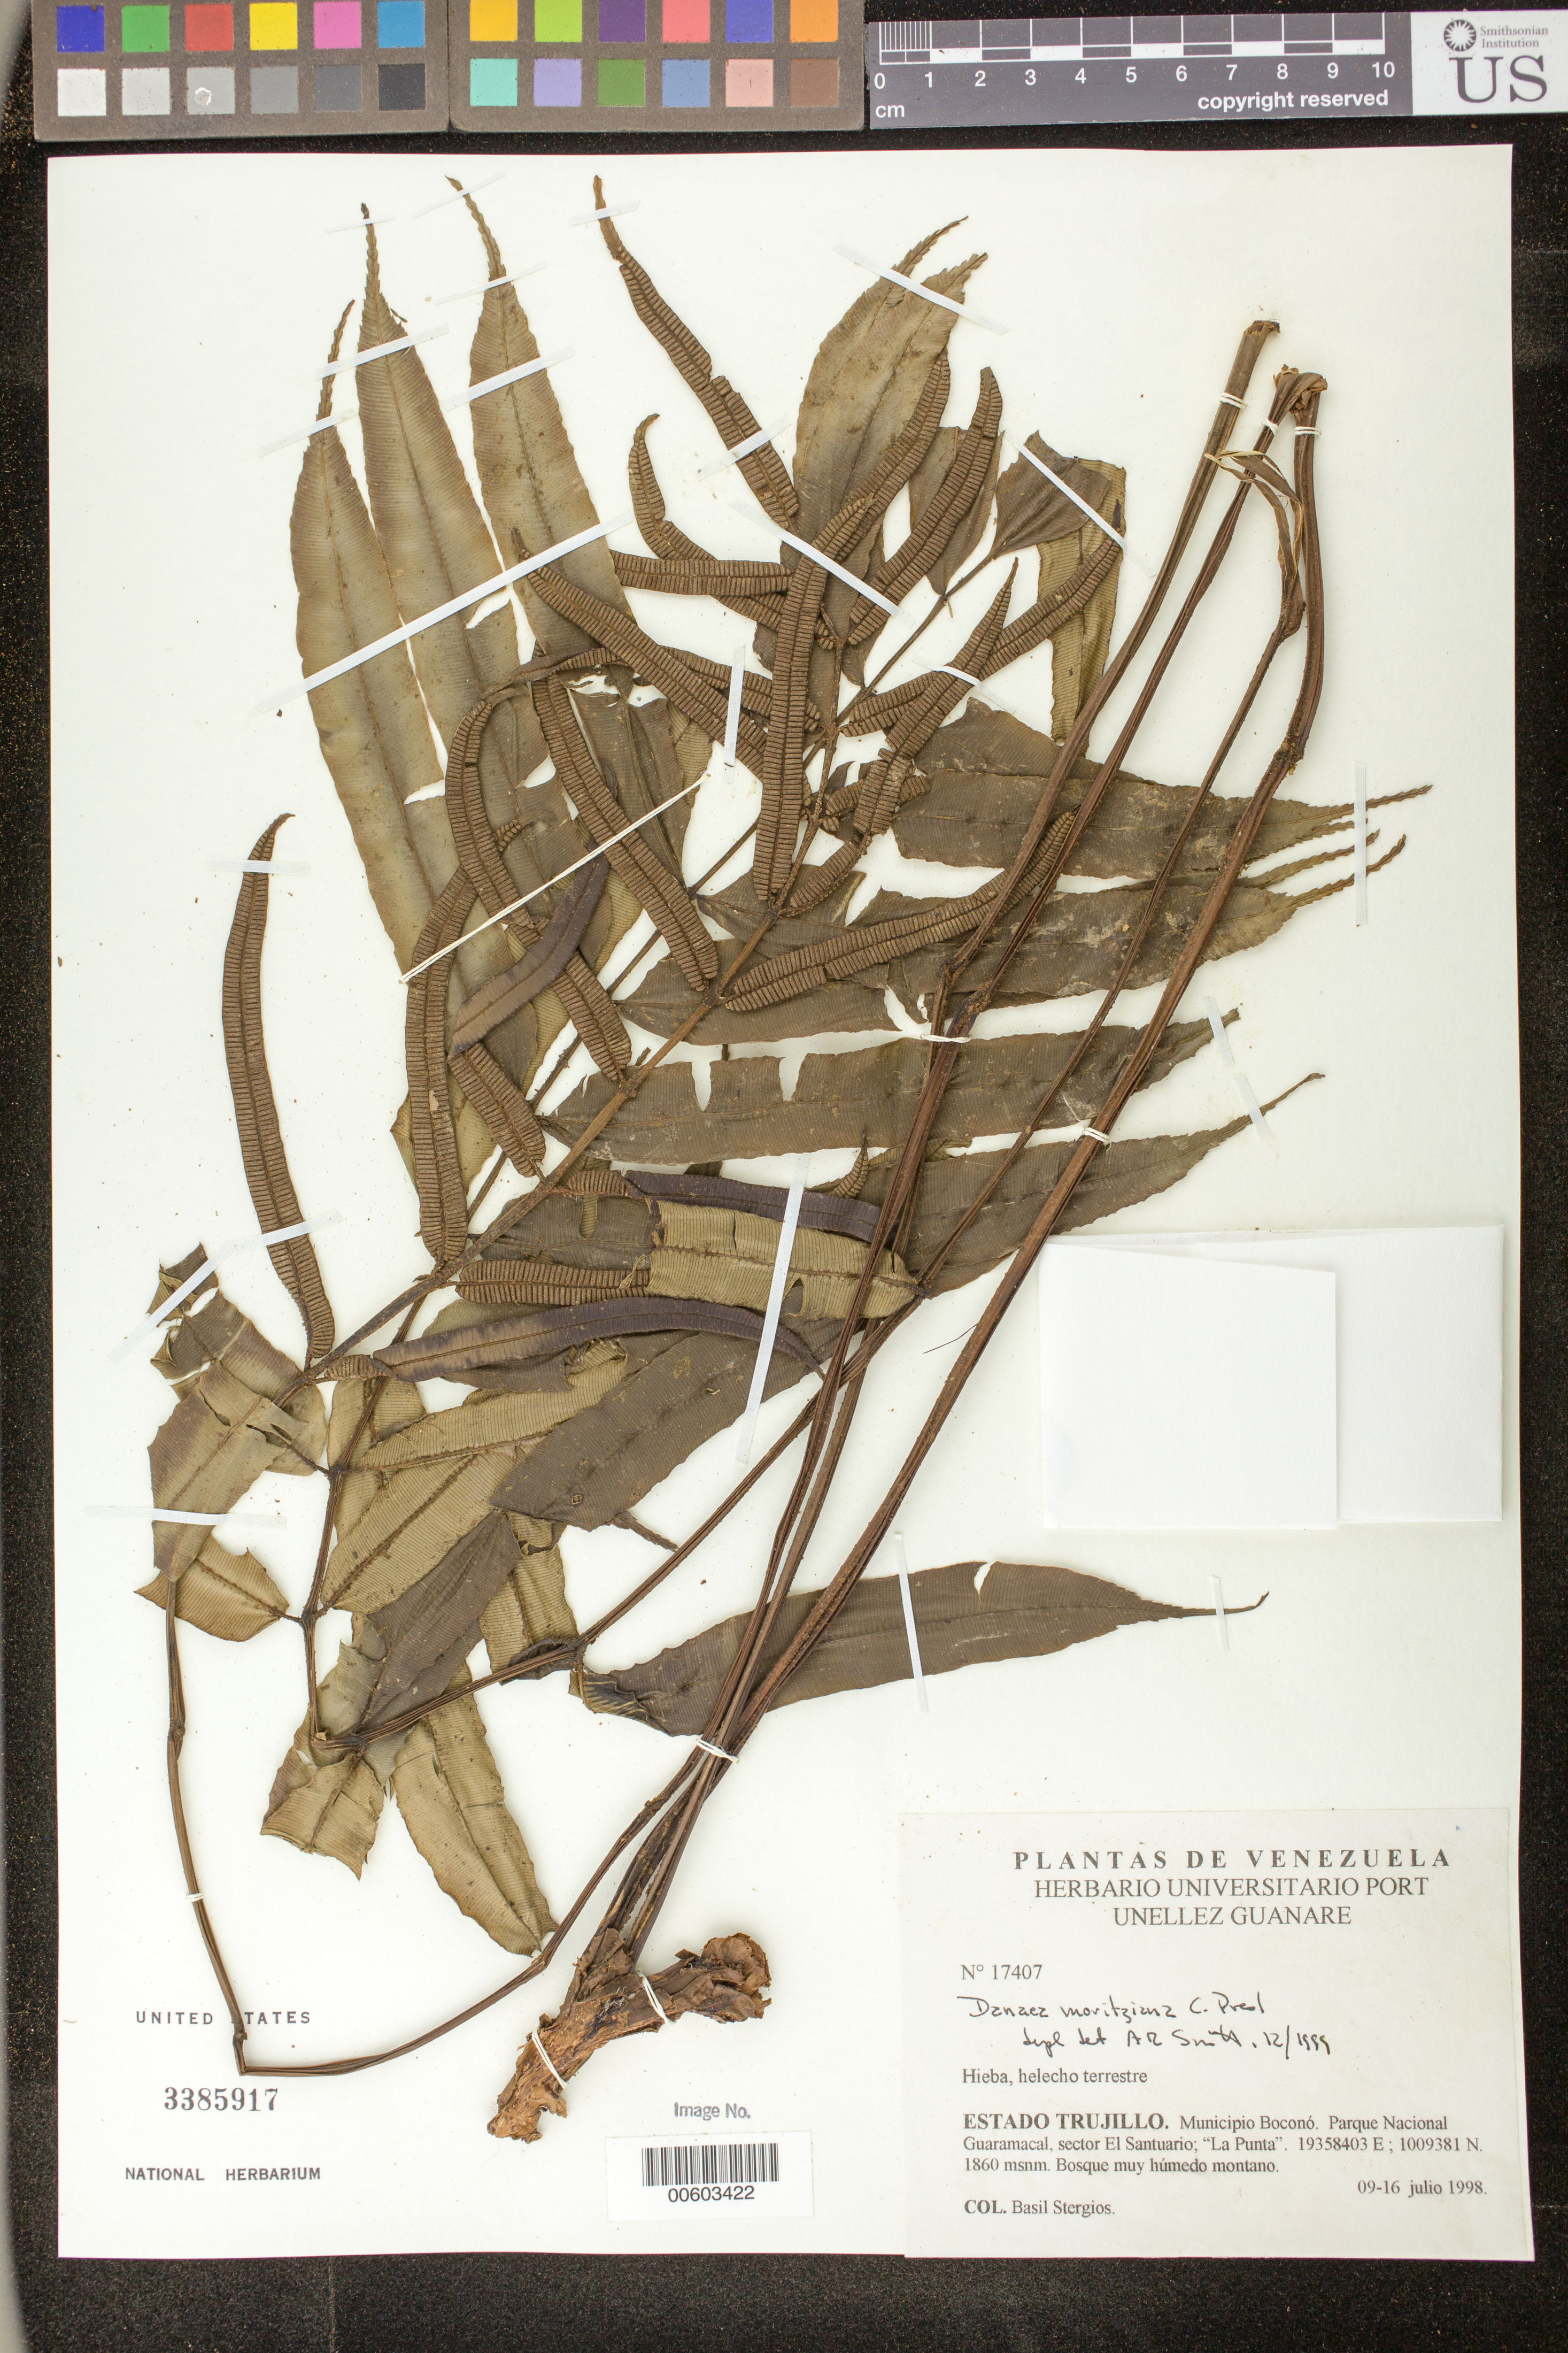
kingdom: Plantae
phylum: Tracheophyta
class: Polypodiopsida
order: Marattiales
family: Marattiaceae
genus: Danaea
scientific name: Danaea moritziana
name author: C. Presl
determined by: Smith, Alan R., (UC)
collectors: B. G. Stergios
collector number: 17407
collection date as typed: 09 Jul 1998 to 16 Jul 1998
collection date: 1998-07-09/1998-07-16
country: Venezuela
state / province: Trujillo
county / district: Boconó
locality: Parque Nacional Guaramacal, Sector El Santuario, La Punta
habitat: Bosques muy húmedo montano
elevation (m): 1860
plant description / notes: PORT, UC, US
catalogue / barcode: US 3385917